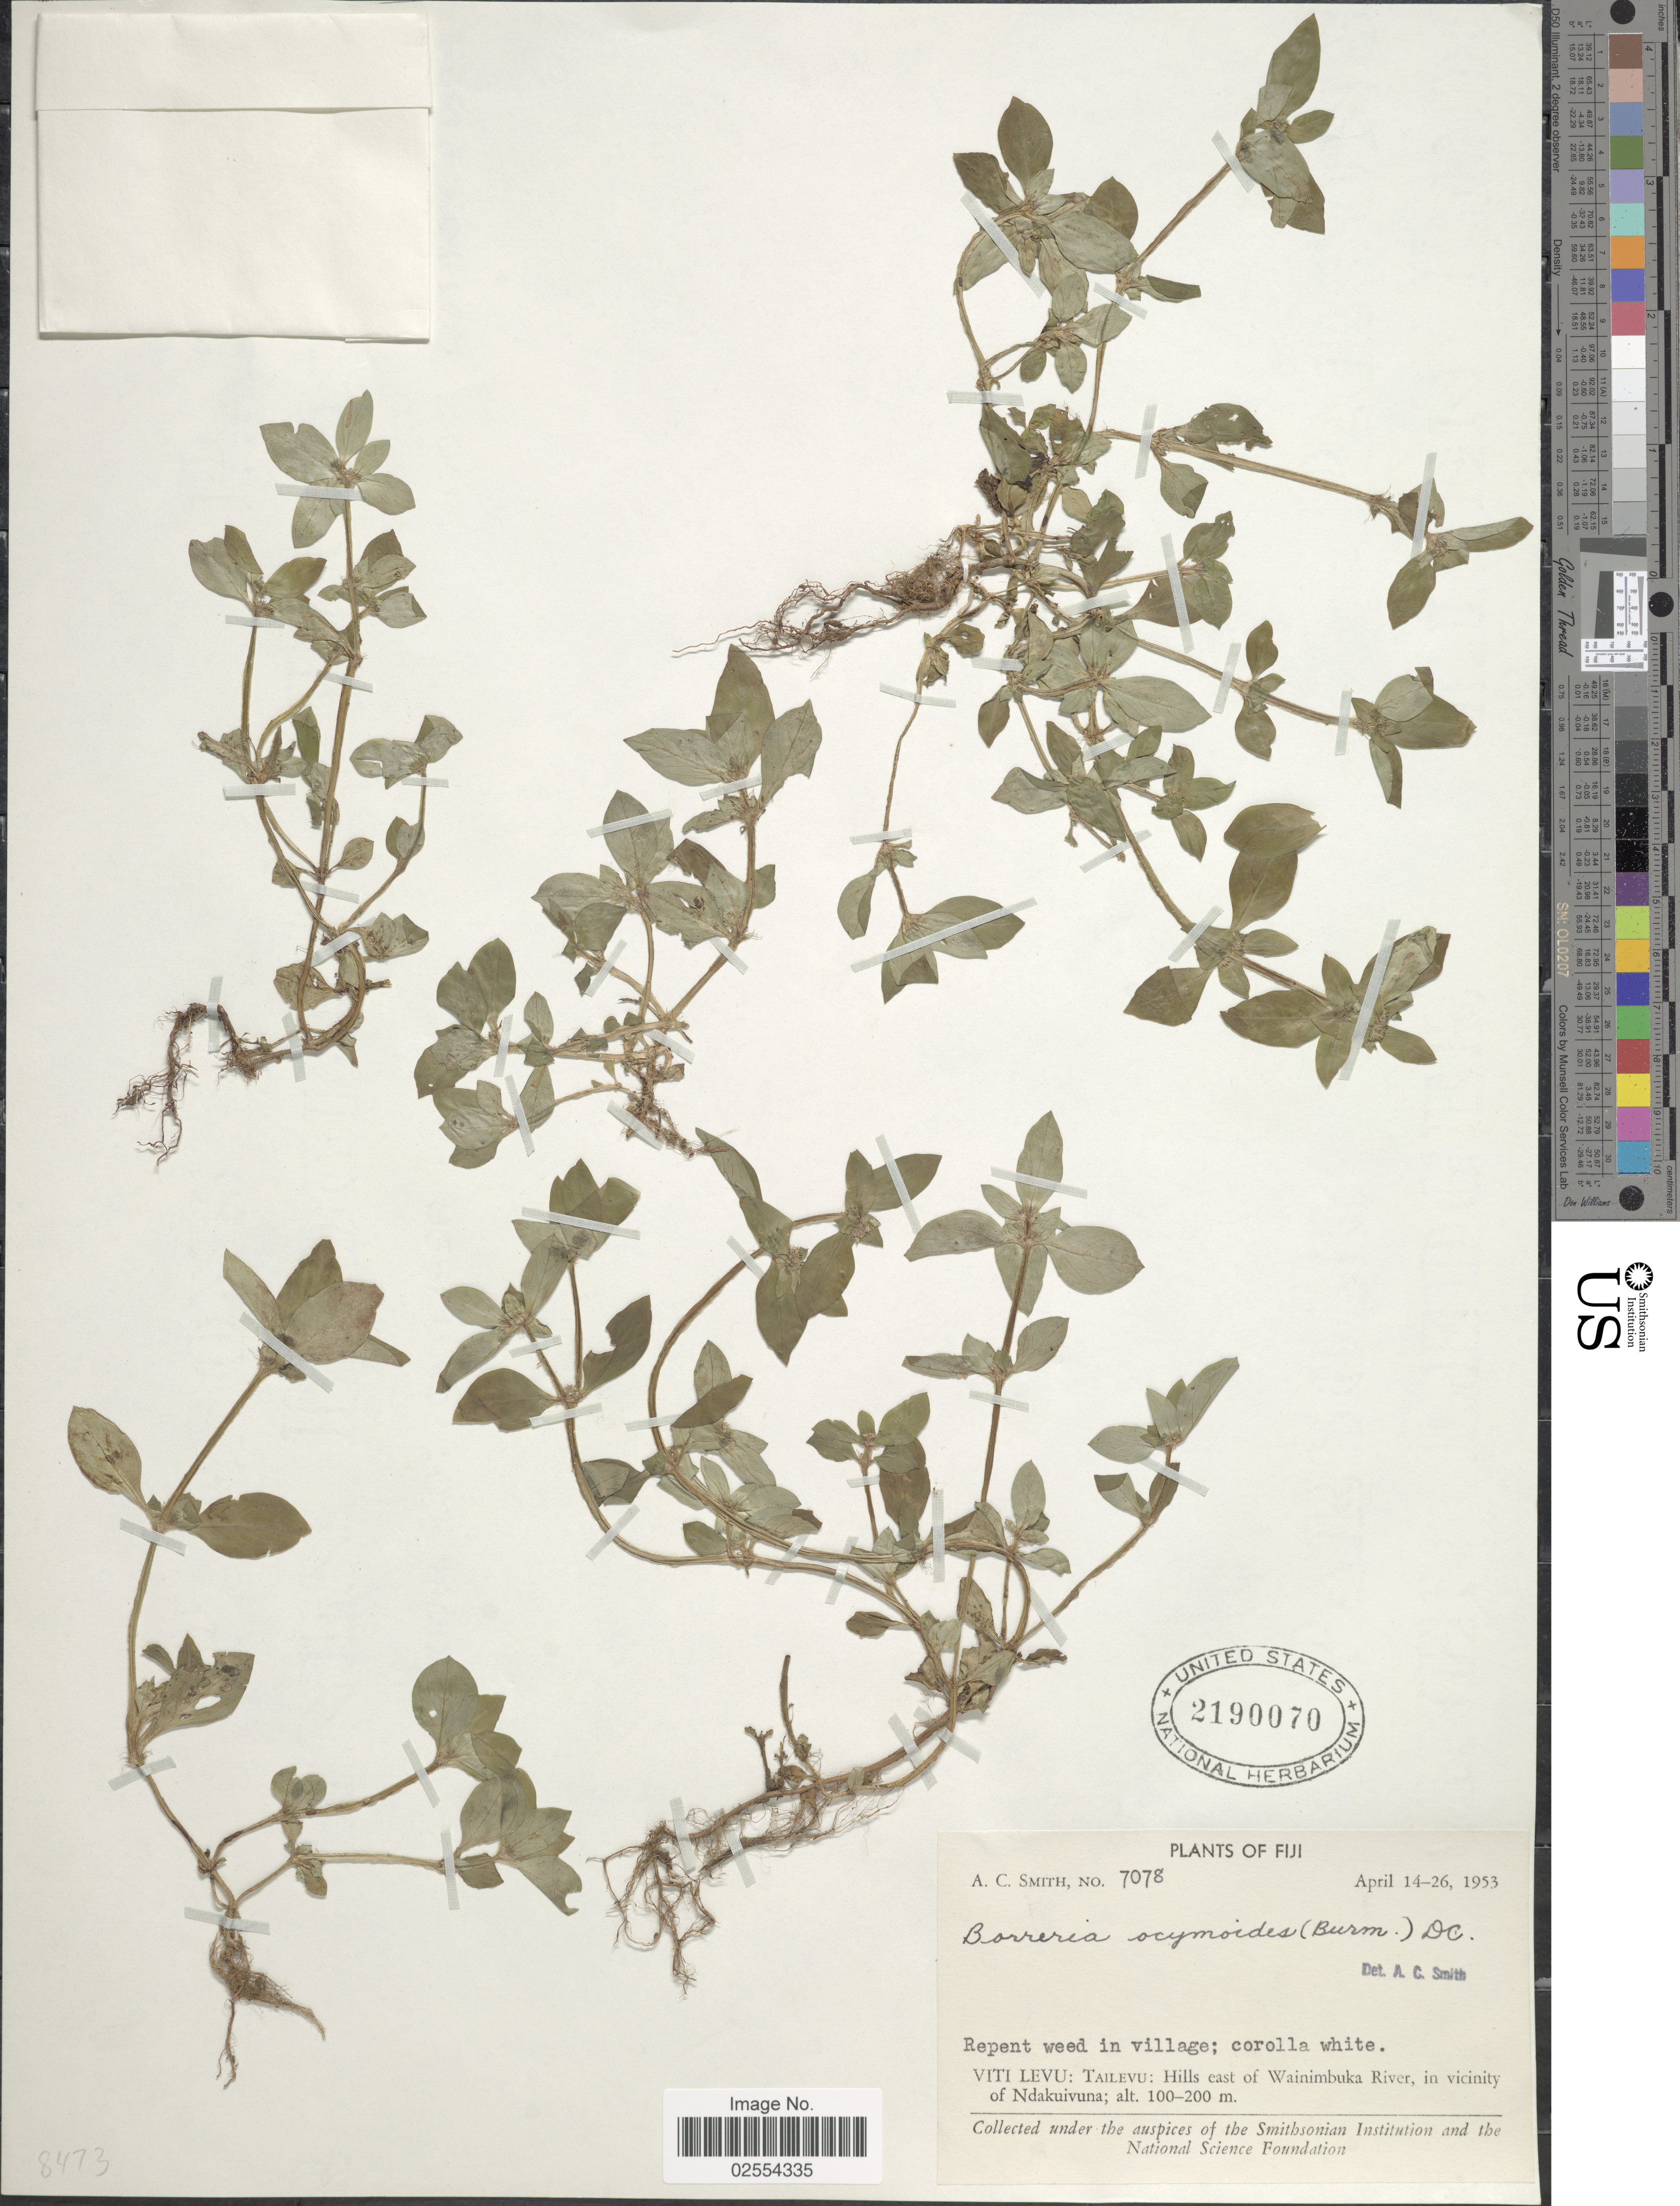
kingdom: Plantae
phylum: Tracheophyta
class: Magnoliopsida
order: Gentianales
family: Rubiaceae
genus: Spermacoce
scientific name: Spermacoce ocymoides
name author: Burm. f.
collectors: A. C. Smith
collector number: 7078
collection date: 1953-04-14/1953-04-26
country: Fiji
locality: Repent weed in village; Viti Levu: Tailevu: Hills east of Wainimbuka River, in vicinity of Ndakuivuna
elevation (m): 100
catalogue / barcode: US 2190070